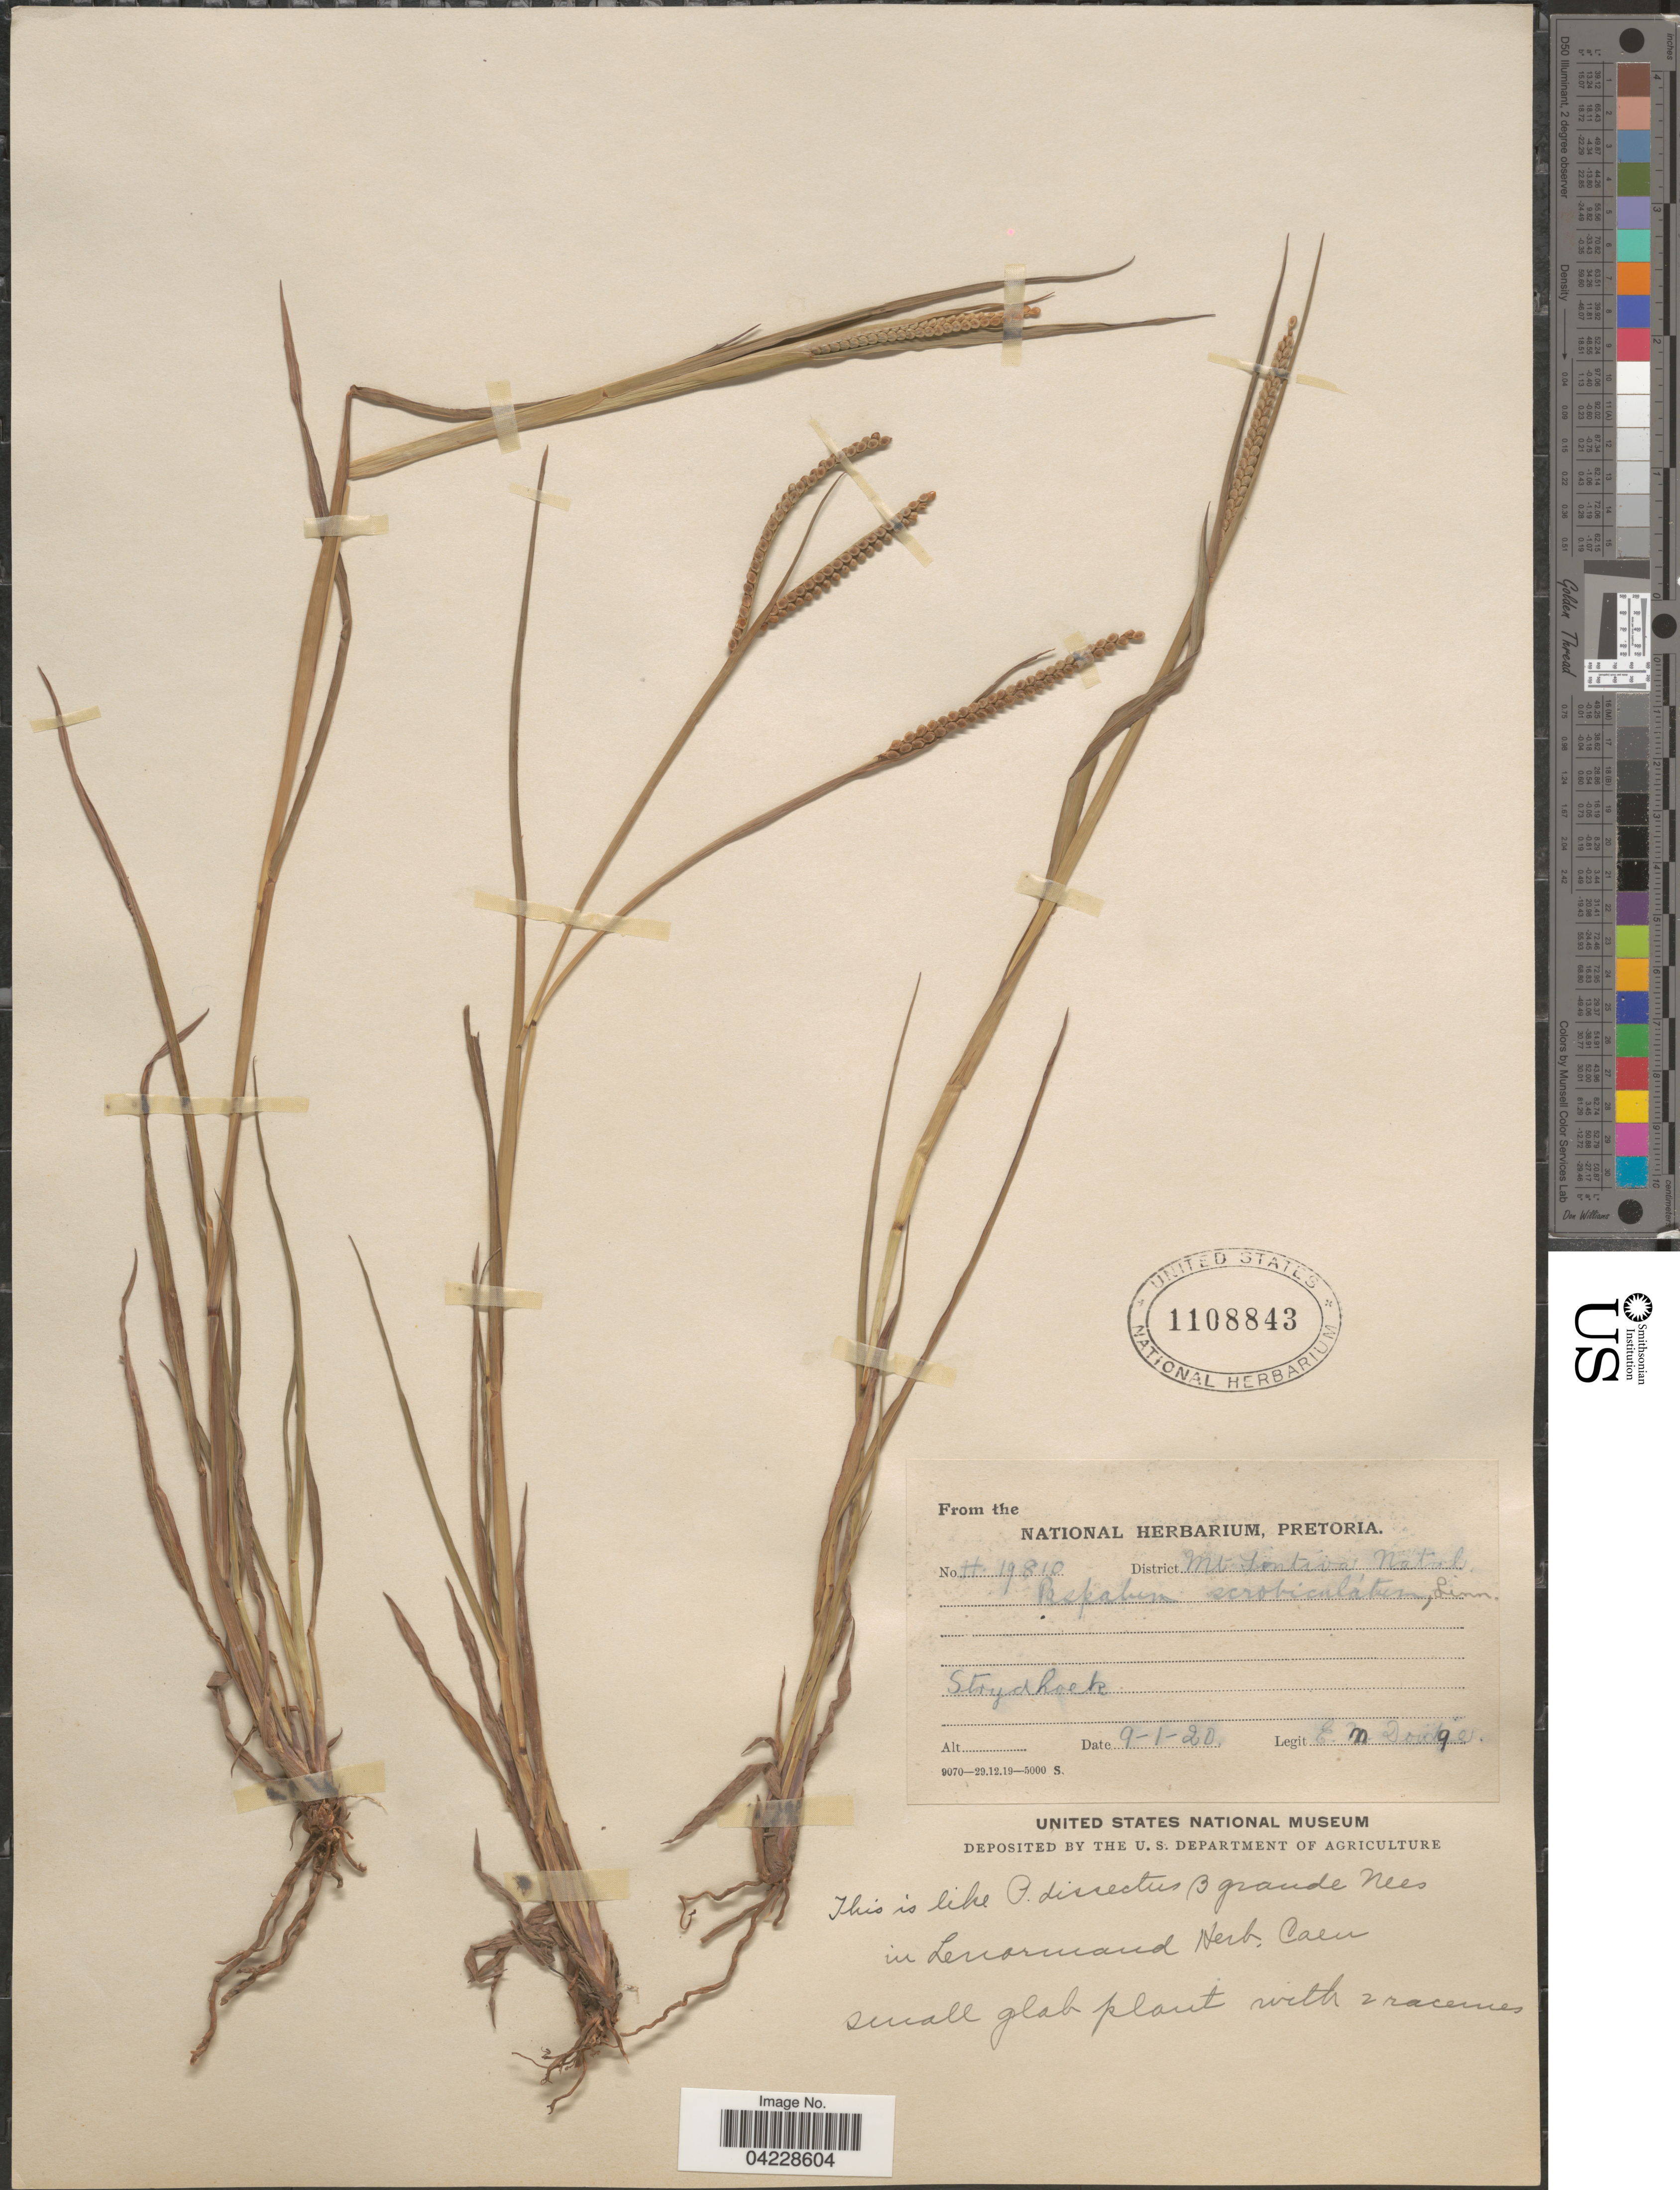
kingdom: Plantae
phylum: Tracheophyta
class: Liliopsida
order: Poales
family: Poaceae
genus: Paspalum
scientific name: Paspalum scrobiculatum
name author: L.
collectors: E. Doidge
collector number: H19810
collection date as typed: Transcribed d/m/y: 9/1/20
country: South Africa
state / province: KwaZulu-Natal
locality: District Mt. Tintwa, Natal. Strydhoek.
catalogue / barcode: US 1108843